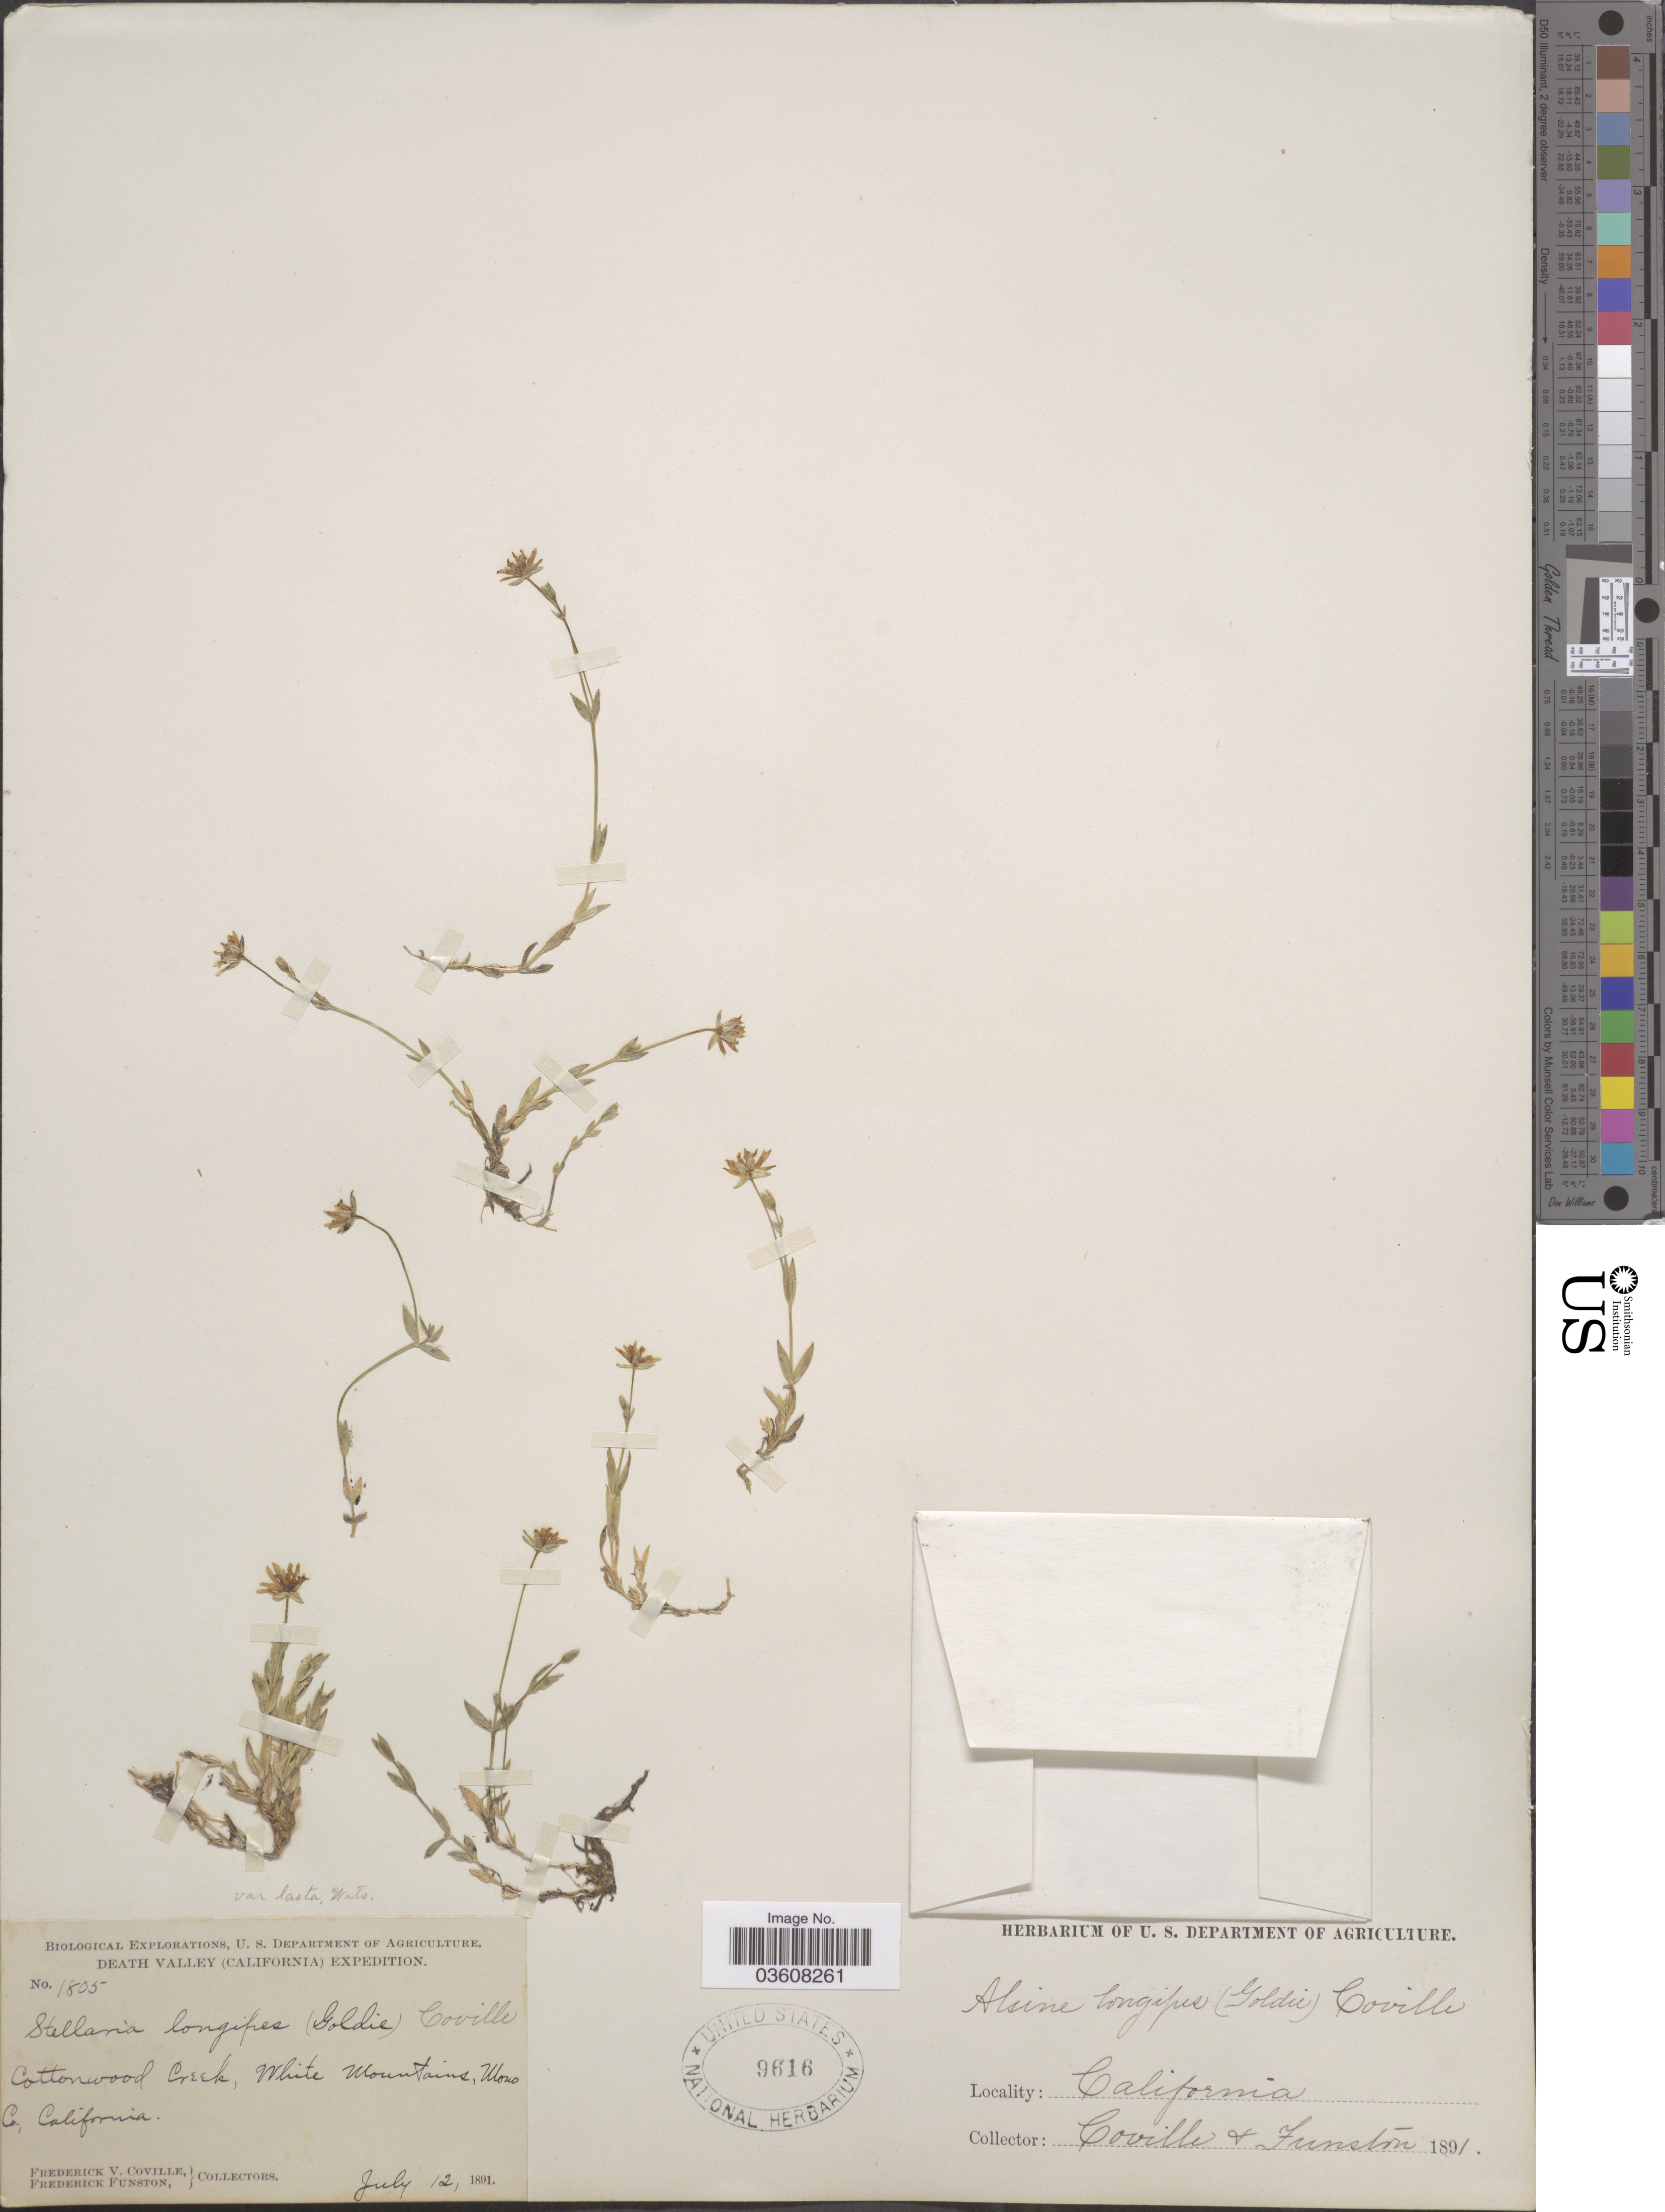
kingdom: Plantae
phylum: Tracheophyta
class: Magnoliopsida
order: Caryophyllales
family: Caryophyllaceae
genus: Stellaria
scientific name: Stellaria laeta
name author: Richards.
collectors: F. V. Coville & F. Funston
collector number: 1805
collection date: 1891-07-12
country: United States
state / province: California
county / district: Mono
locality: Death Valley. Cottonwood Creek, White Mountains, Mono Co.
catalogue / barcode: US 9616